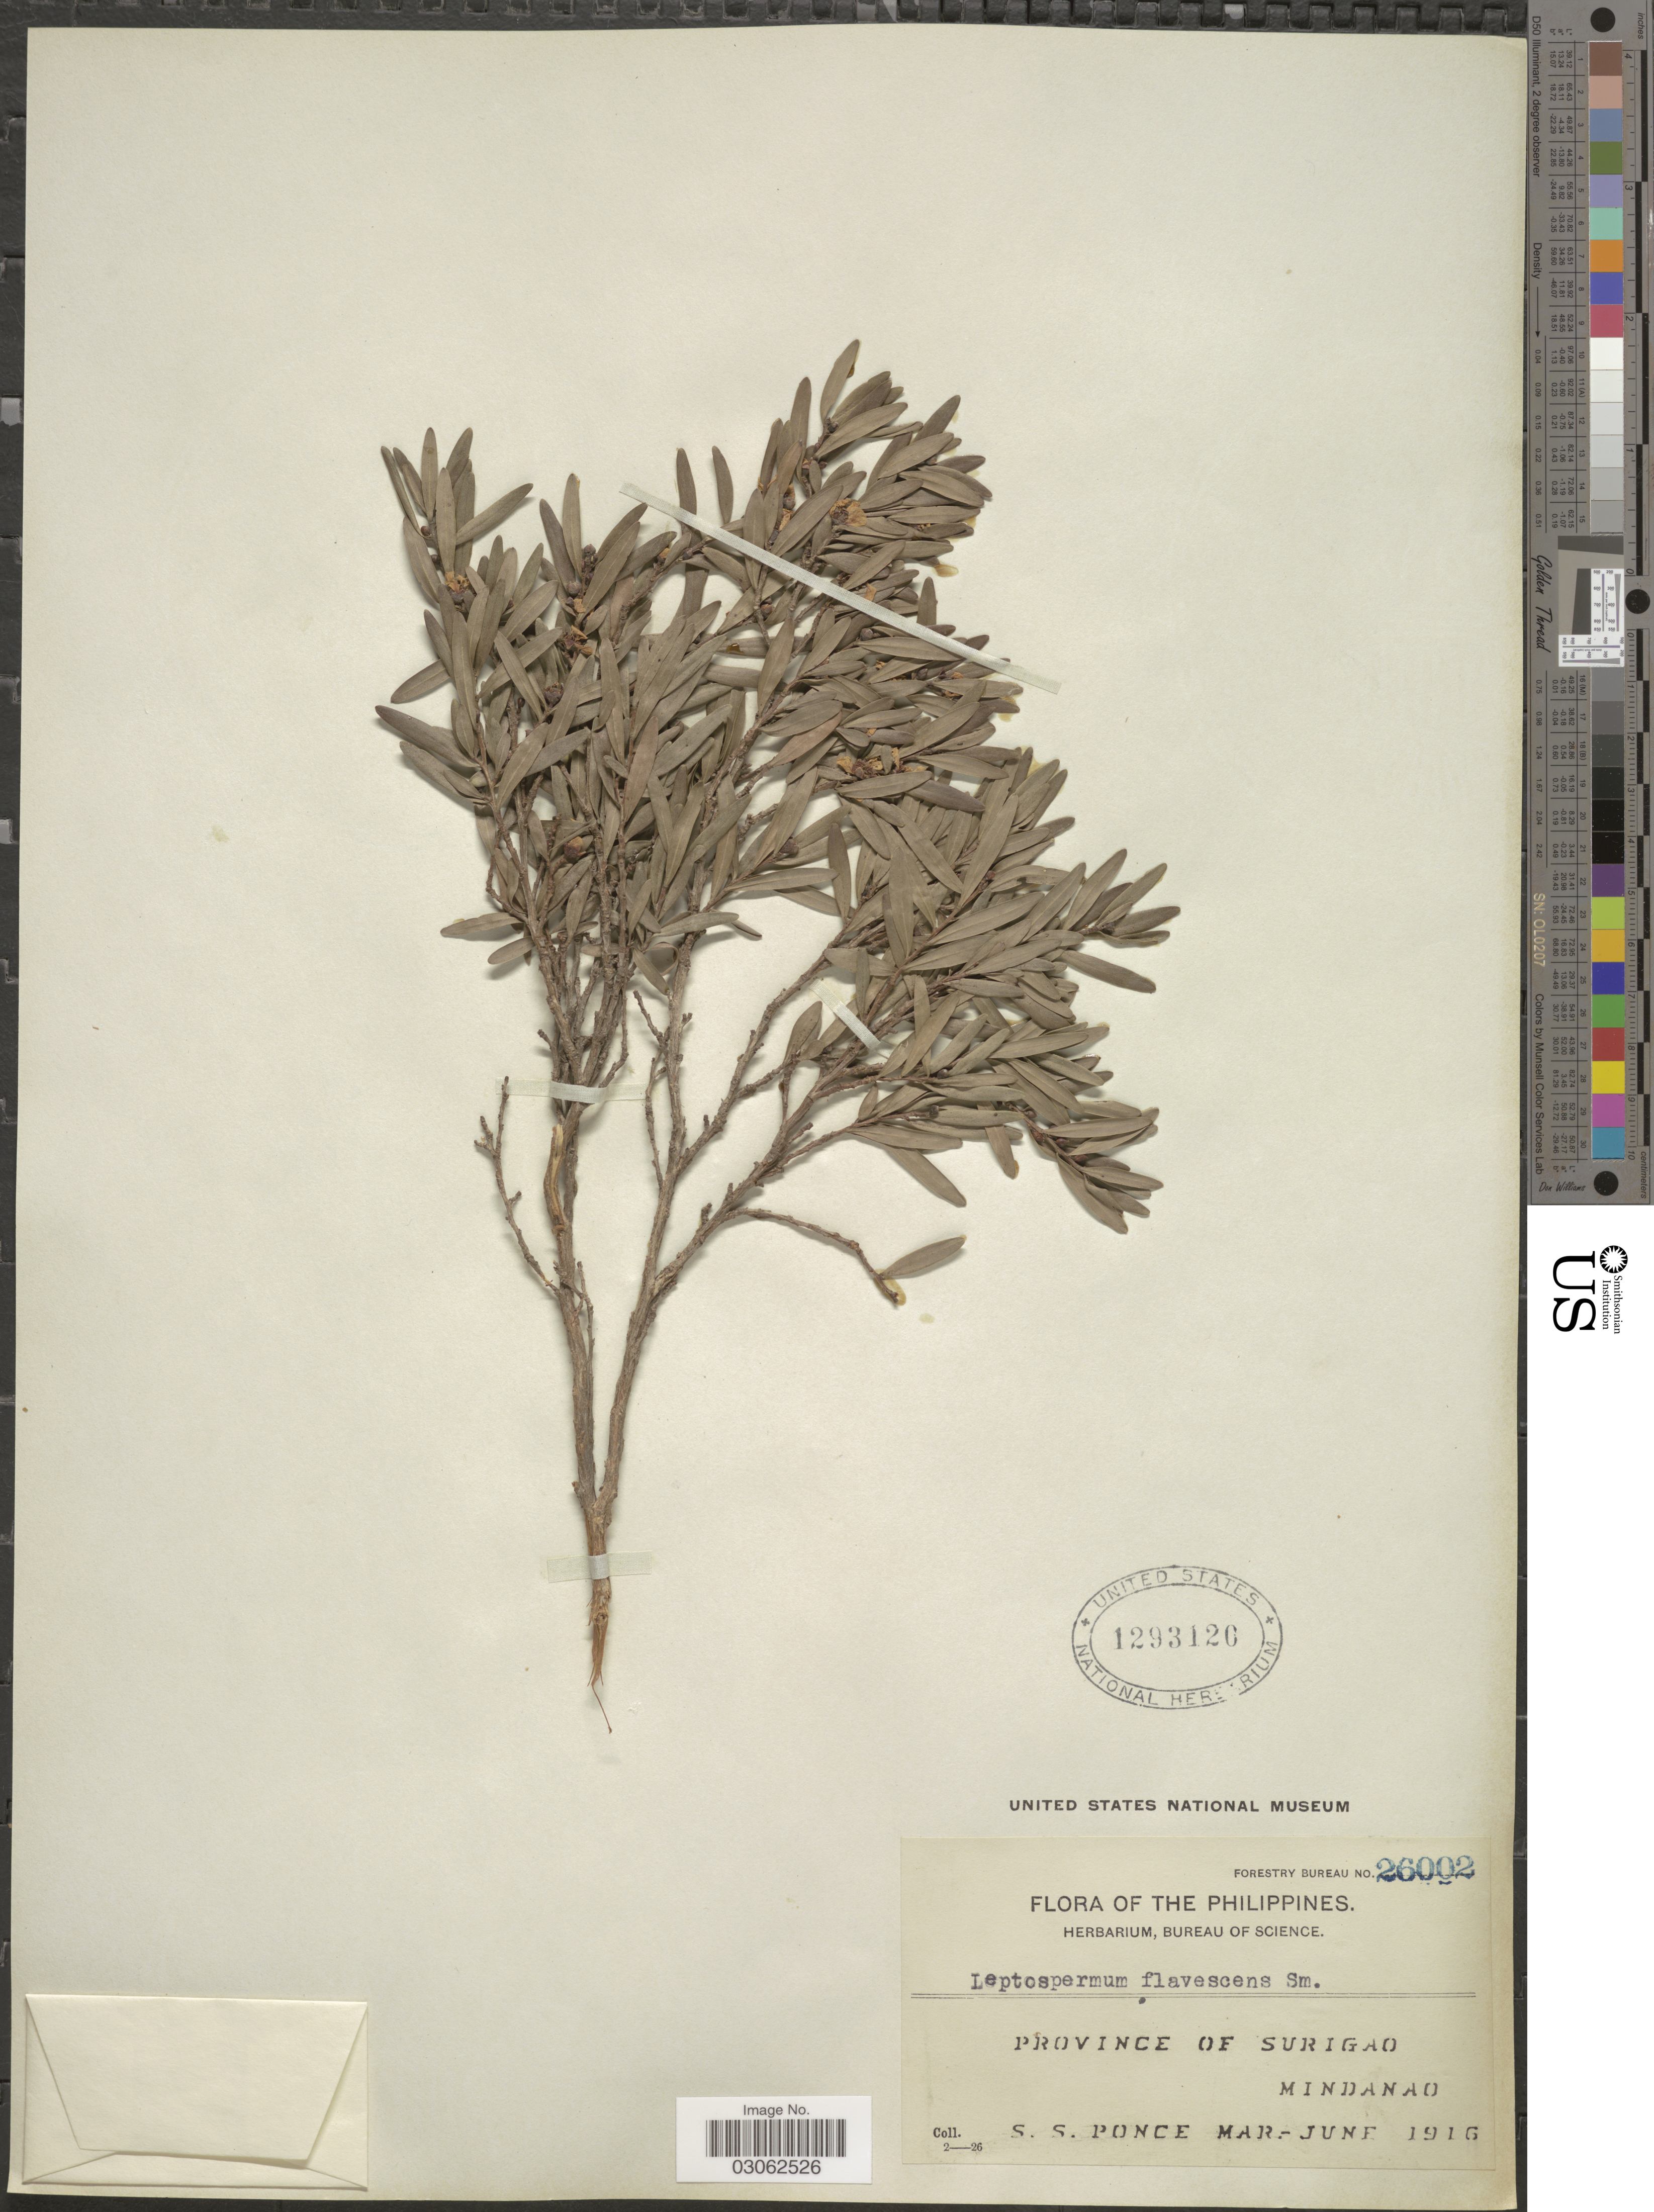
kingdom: Plantae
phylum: Tracheophyta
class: Magnoliopsida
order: Myrtales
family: Myrtaceae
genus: Leptospermum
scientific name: Leptospermum javanicum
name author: Blume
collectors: S. Ponce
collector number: Forestry Bureau 26002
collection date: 1916-03/1916-06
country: Philippines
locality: Province of Surigao. Mindanao.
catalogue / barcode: US 1293120